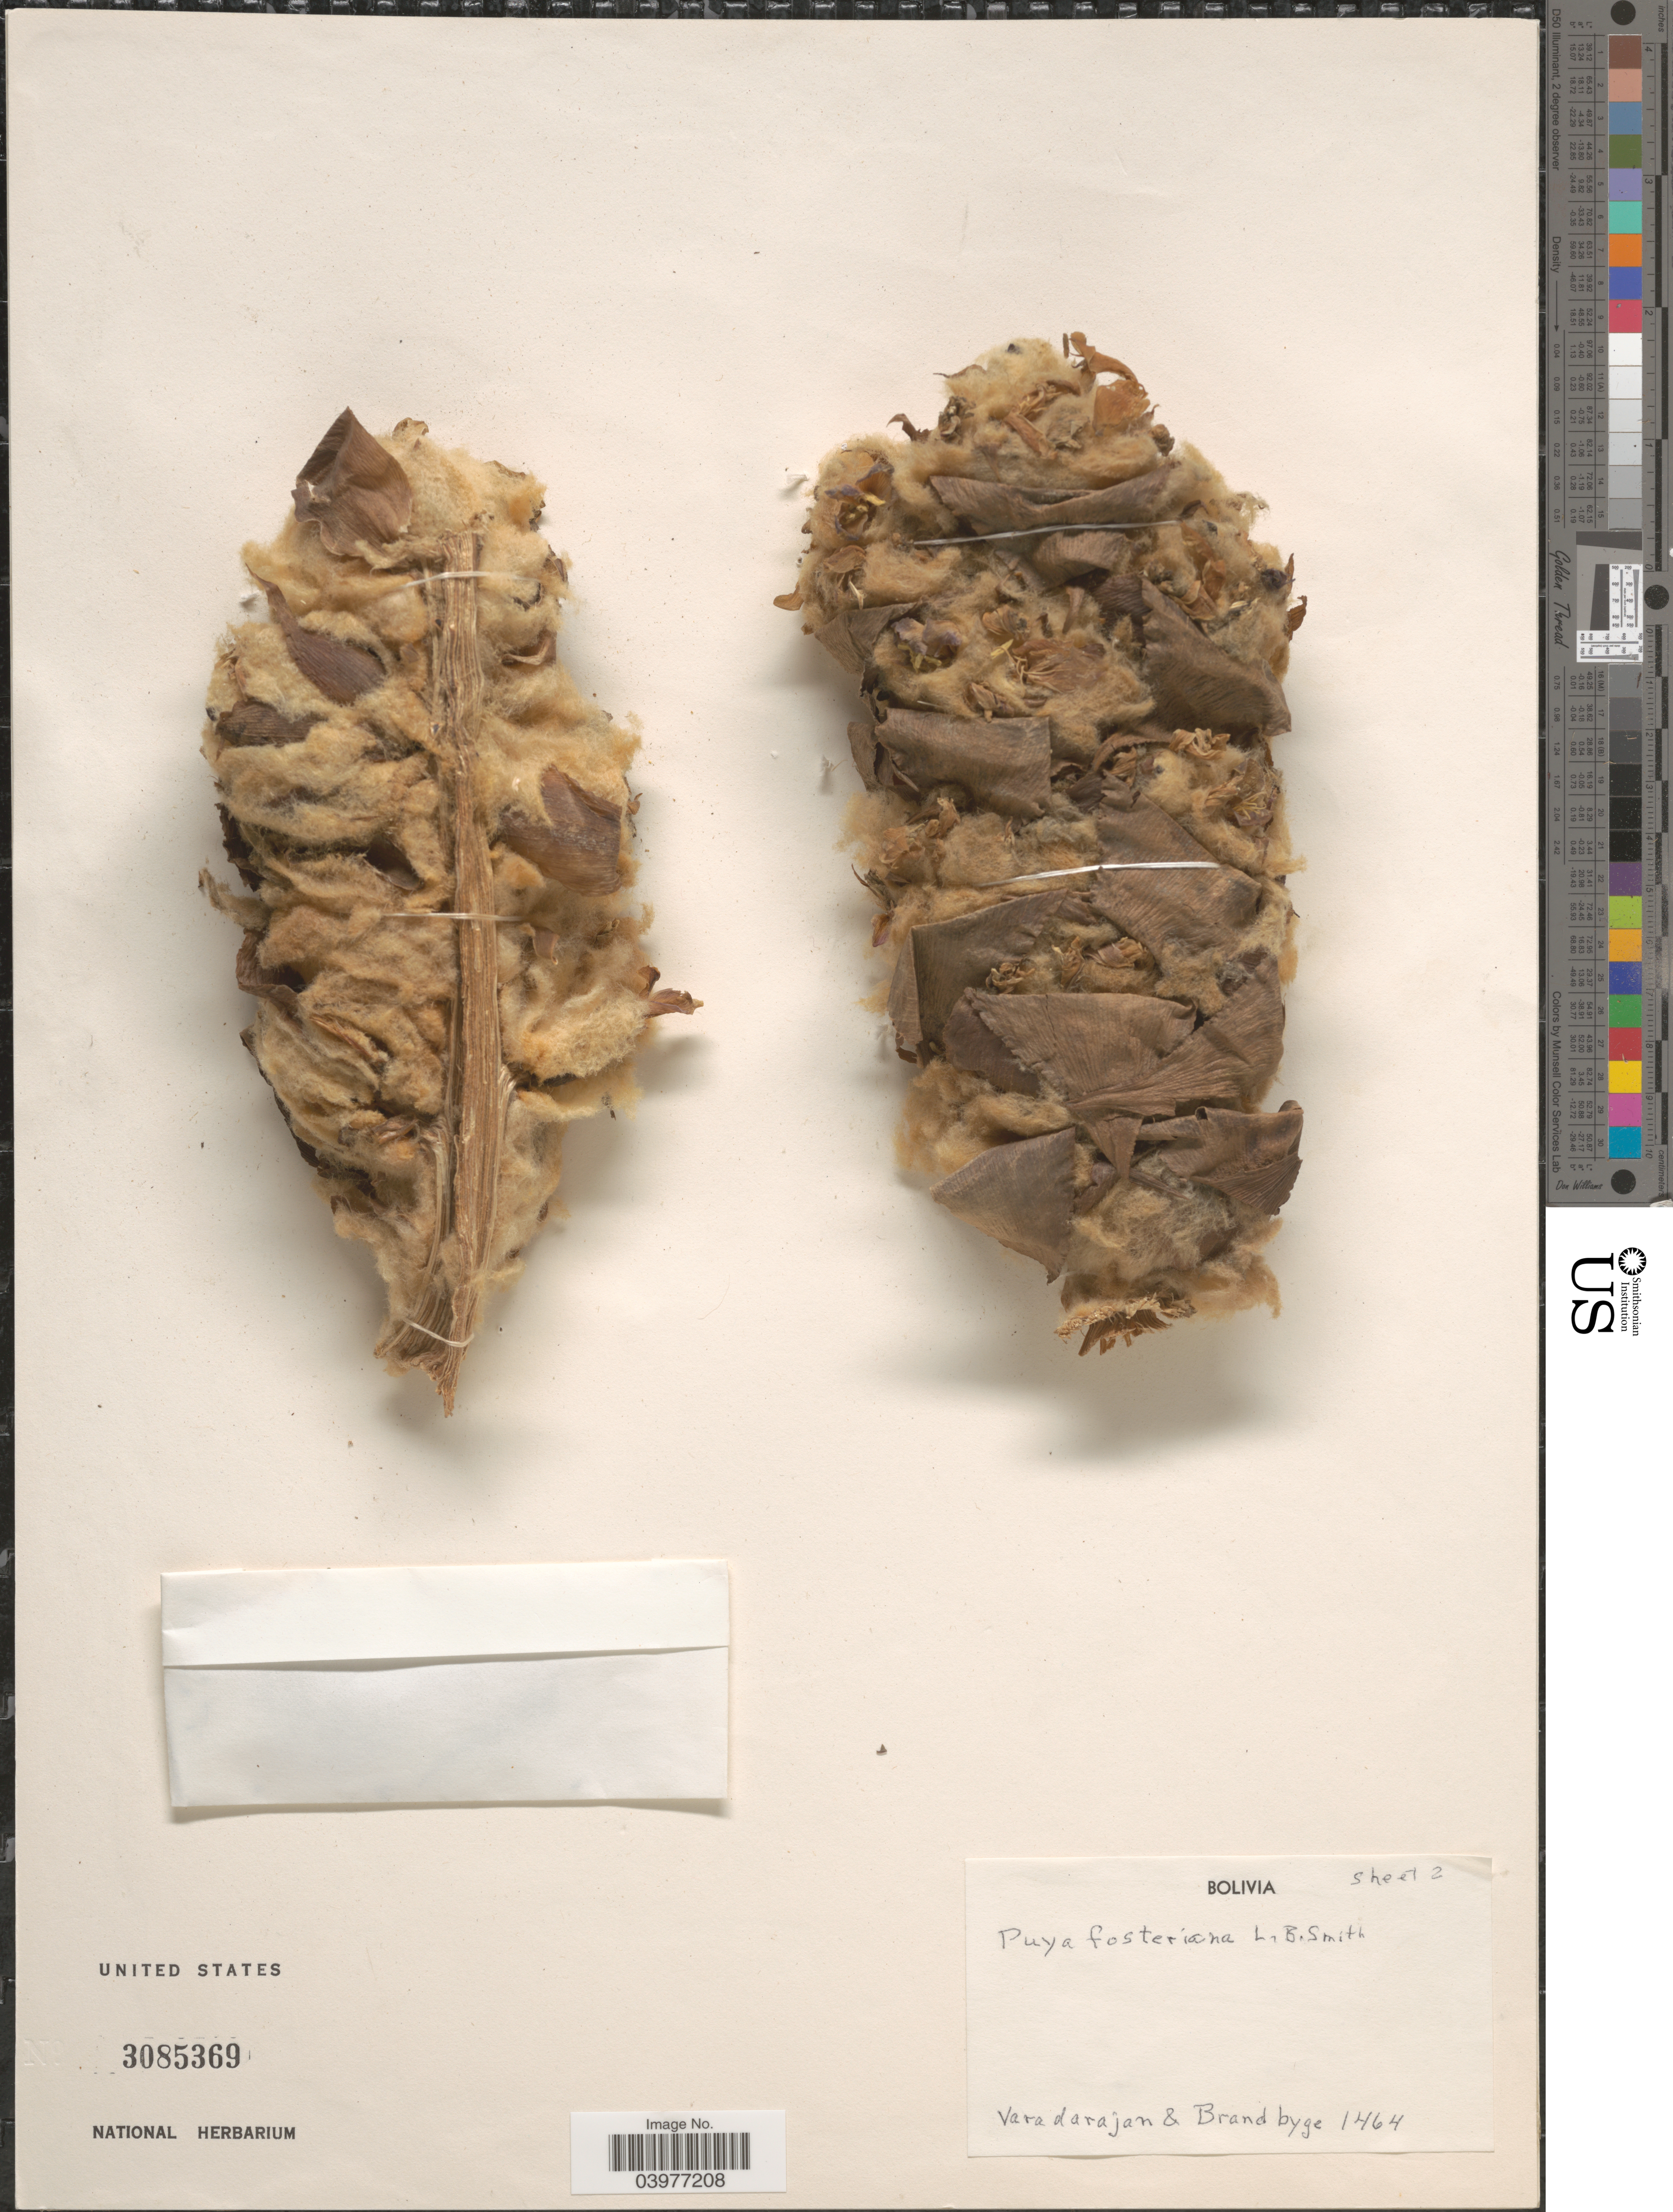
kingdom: Plantae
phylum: Tracheophyta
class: Liliopsida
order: Poales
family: Bromeliaceae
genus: Puya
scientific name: Puya fosteriana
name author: L.B. Sm.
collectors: Varadarajan, -- & Brandbyge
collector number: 1464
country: Bolivia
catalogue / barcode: US 3085369